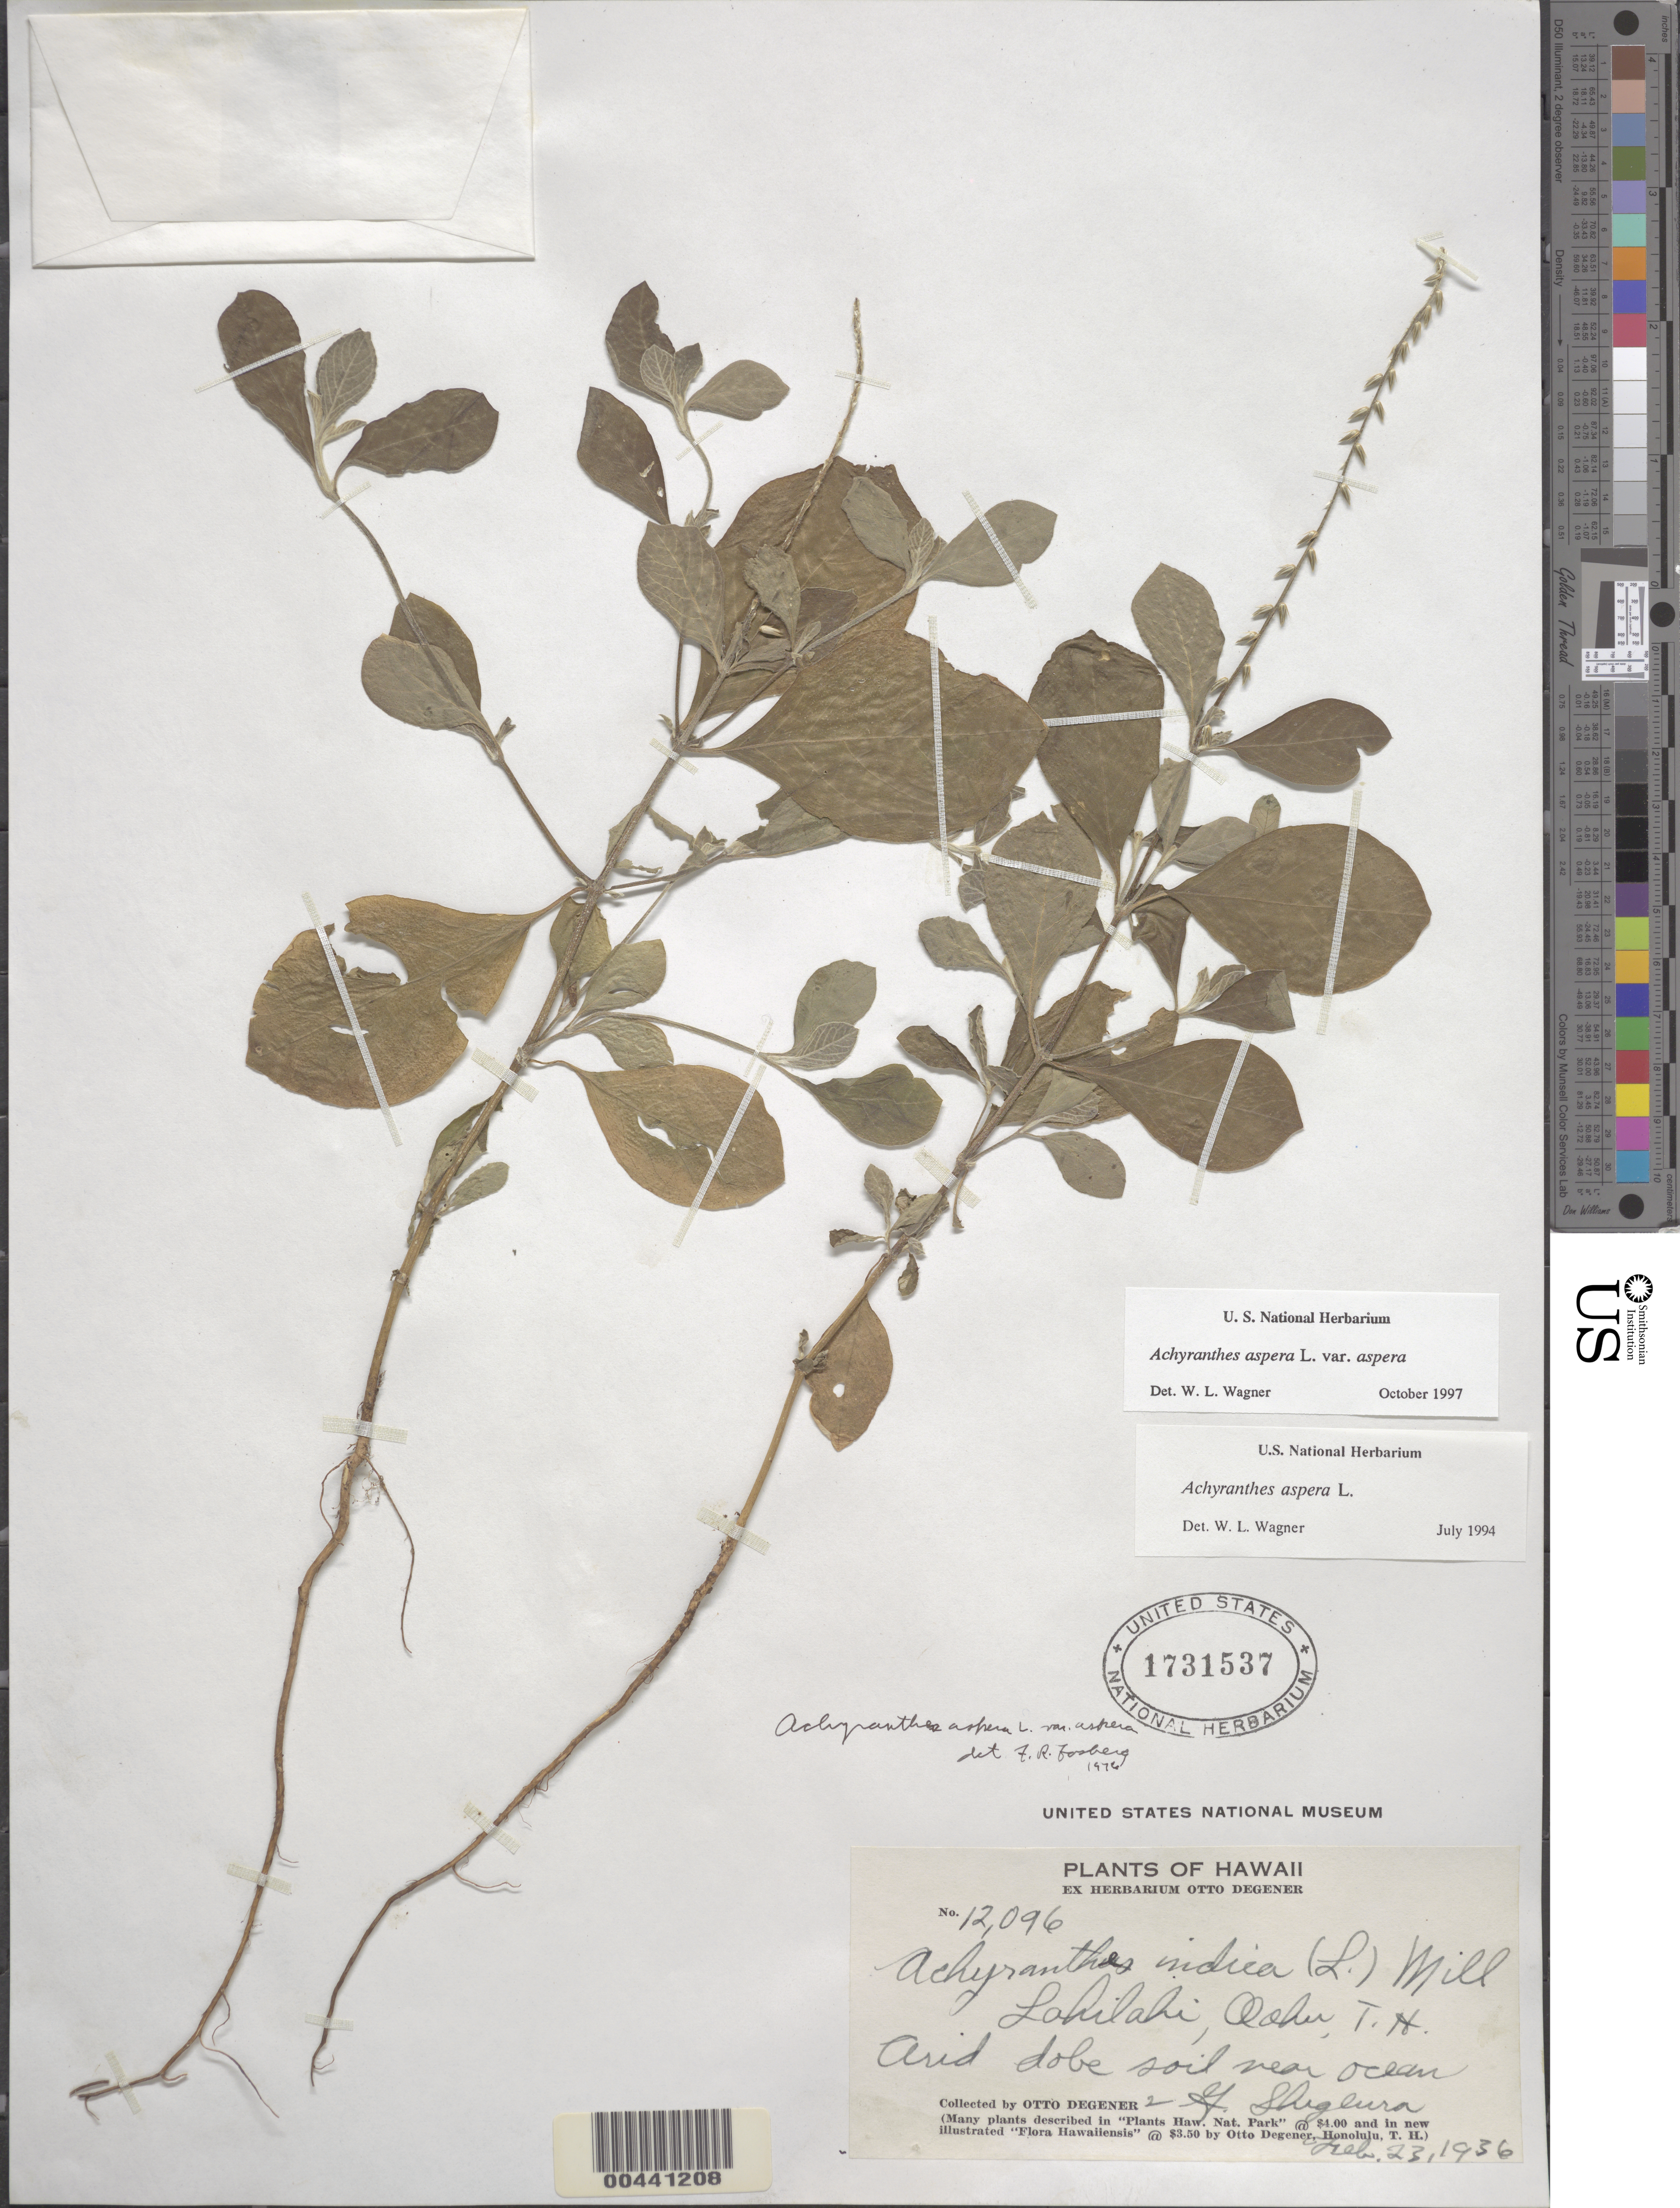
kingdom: Plantae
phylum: Tracheophyta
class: Magnoliopsida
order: Caryophyllales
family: Amaranthaceae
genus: Achyranthes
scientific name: Achyranthes aspera var. aspera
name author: L.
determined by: Wagner, W. L., (BOT), Smithsonian Institution - National Museum of Natural History (UNITED STATES)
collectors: O. Degener, I. Degener & G. Shigeura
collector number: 12096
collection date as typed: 23 Feb 1936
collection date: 1936-02-23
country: United States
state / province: Hawaii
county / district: Honolulu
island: Oahu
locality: Lahilahi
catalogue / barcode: US 1731537